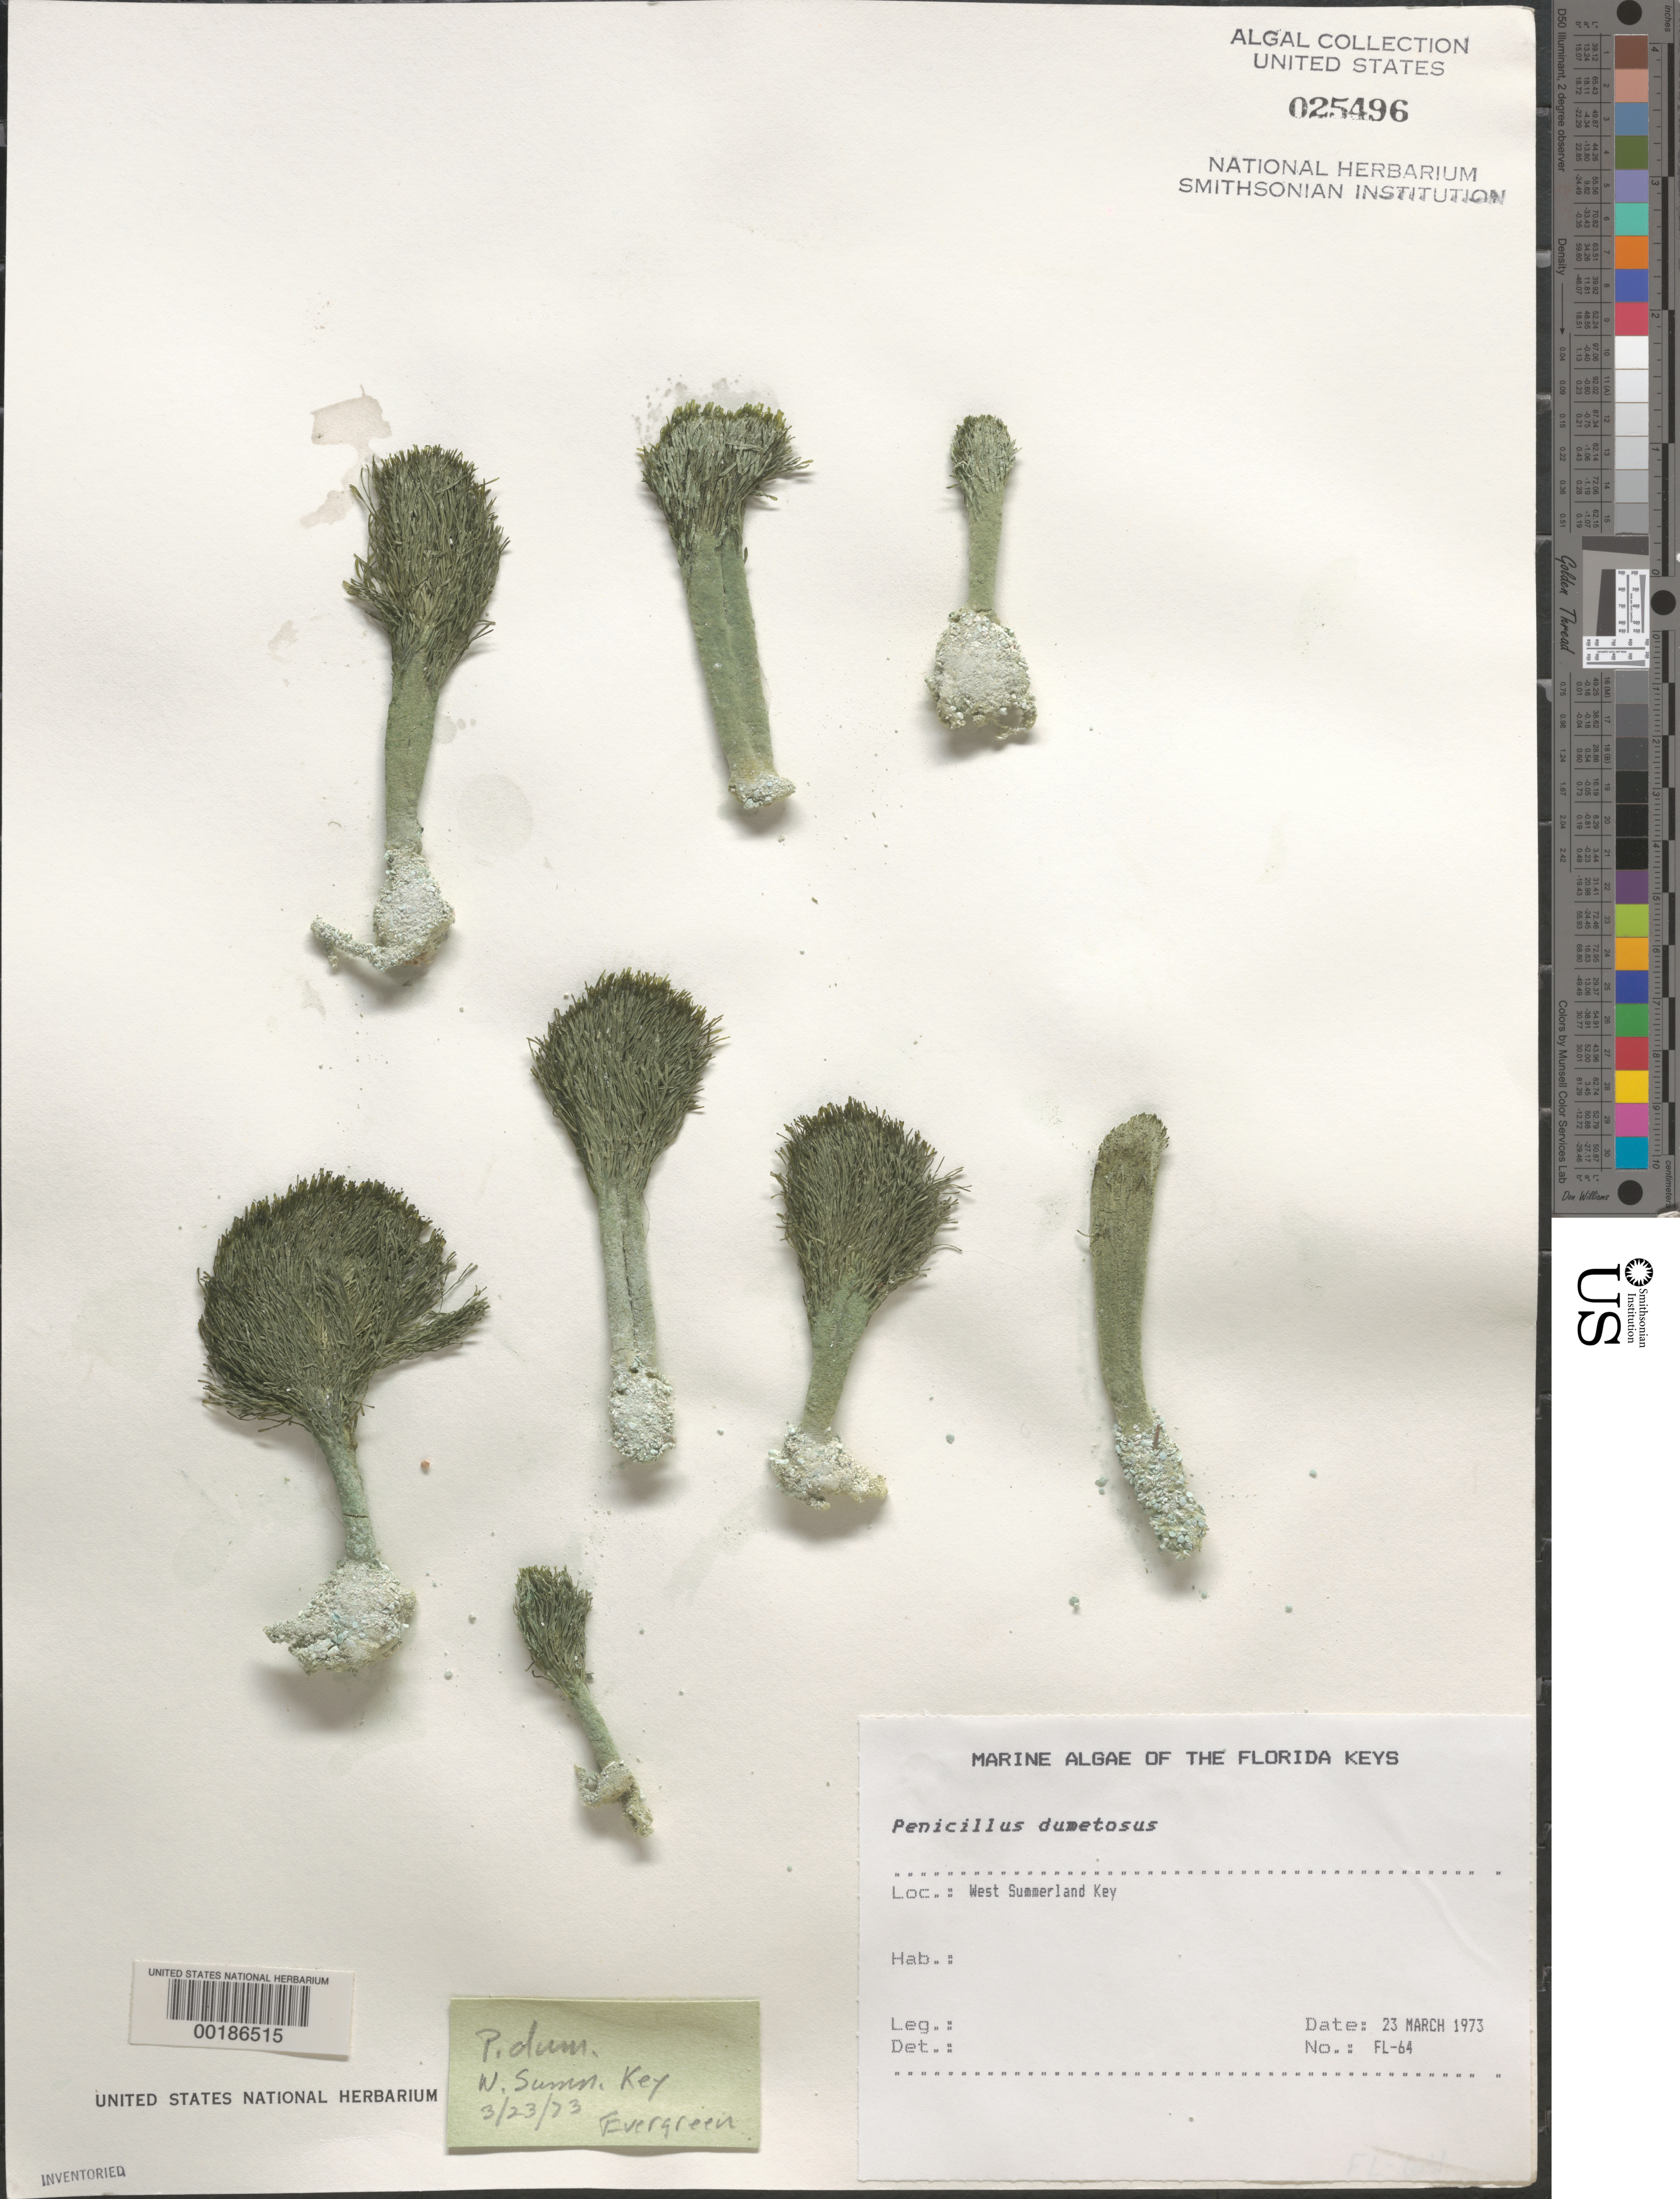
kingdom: Plantae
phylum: Chlorophyta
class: Ulvophyceae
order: Bryopsidales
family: Udoteaceae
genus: Penicillus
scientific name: Penicillus dumetosus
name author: (J.V.Lamouroux) Blainville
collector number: FL-64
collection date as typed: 23 Mar 1973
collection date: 1973-03-23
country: United States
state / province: Florida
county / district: Monroe County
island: West Summerland Key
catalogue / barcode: US 25496